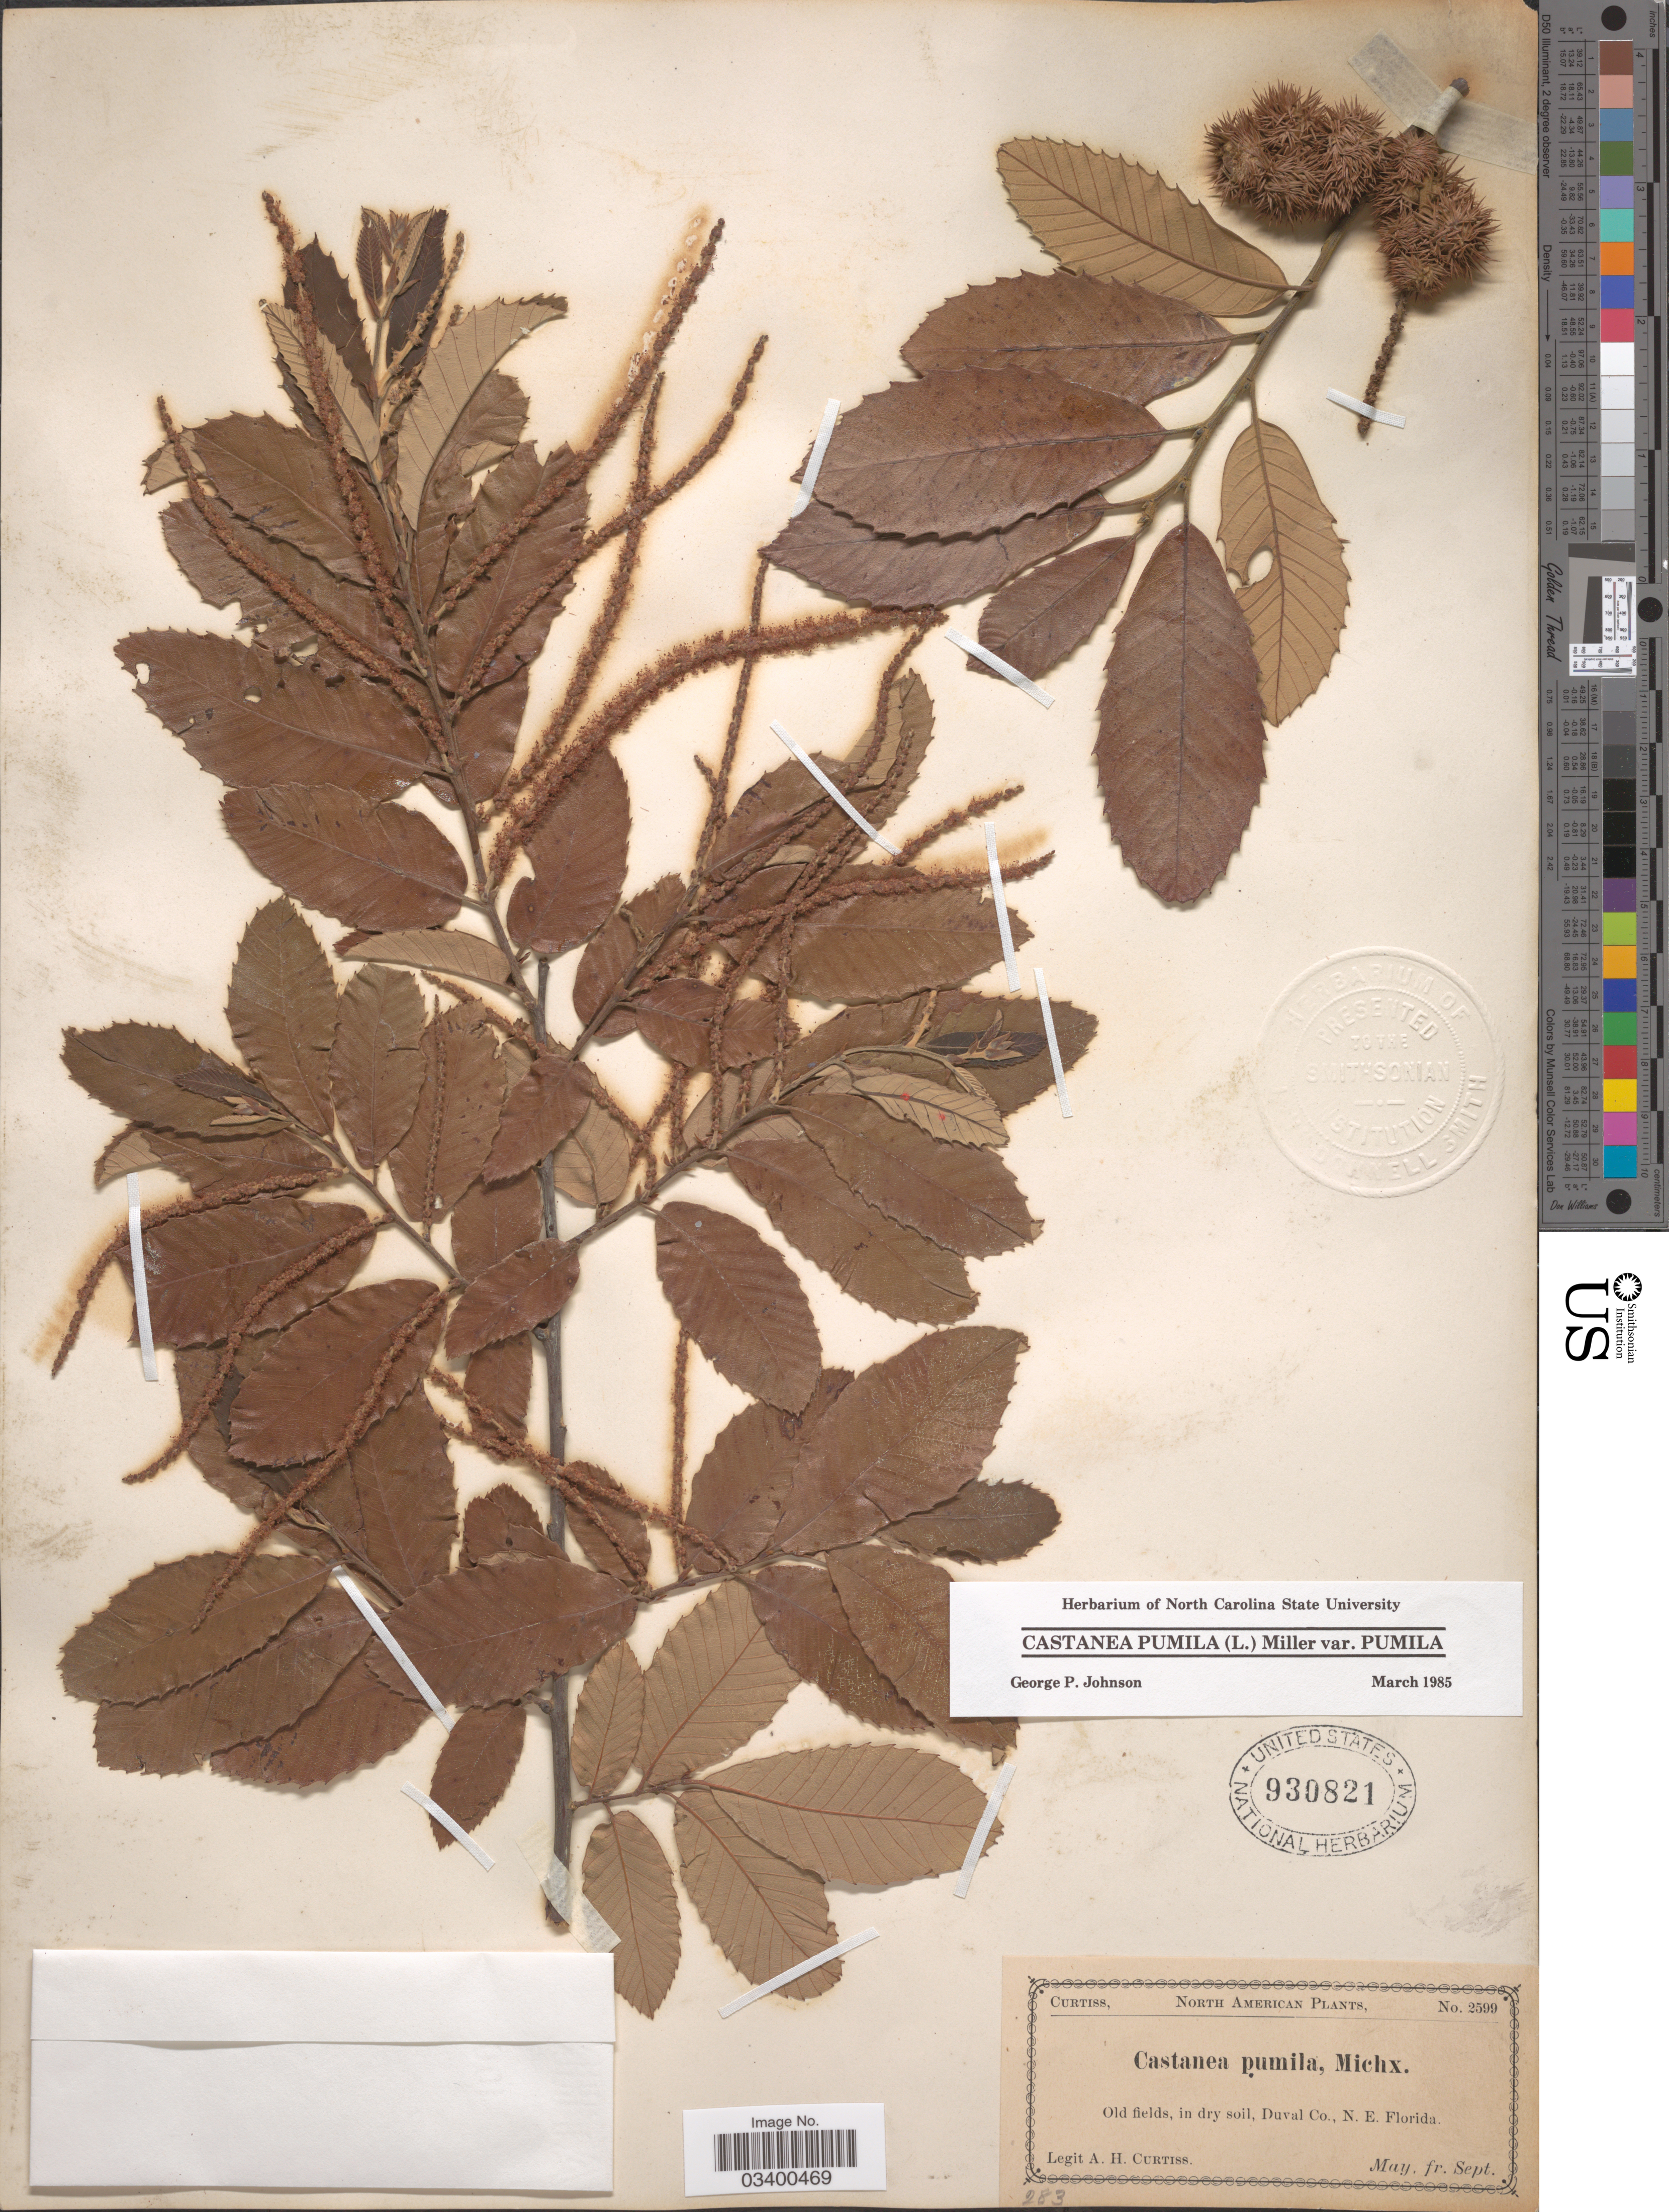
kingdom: Plantae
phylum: Tracheophyta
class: Magnoliopsida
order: Fagales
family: Fagaceae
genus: Castanea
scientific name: Castanea pumila var. pumila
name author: (L.) Mill.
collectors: A. H. Curtiss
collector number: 2599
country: United States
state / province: Florida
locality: Duval Co., N. E. Florida.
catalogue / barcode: US 930821